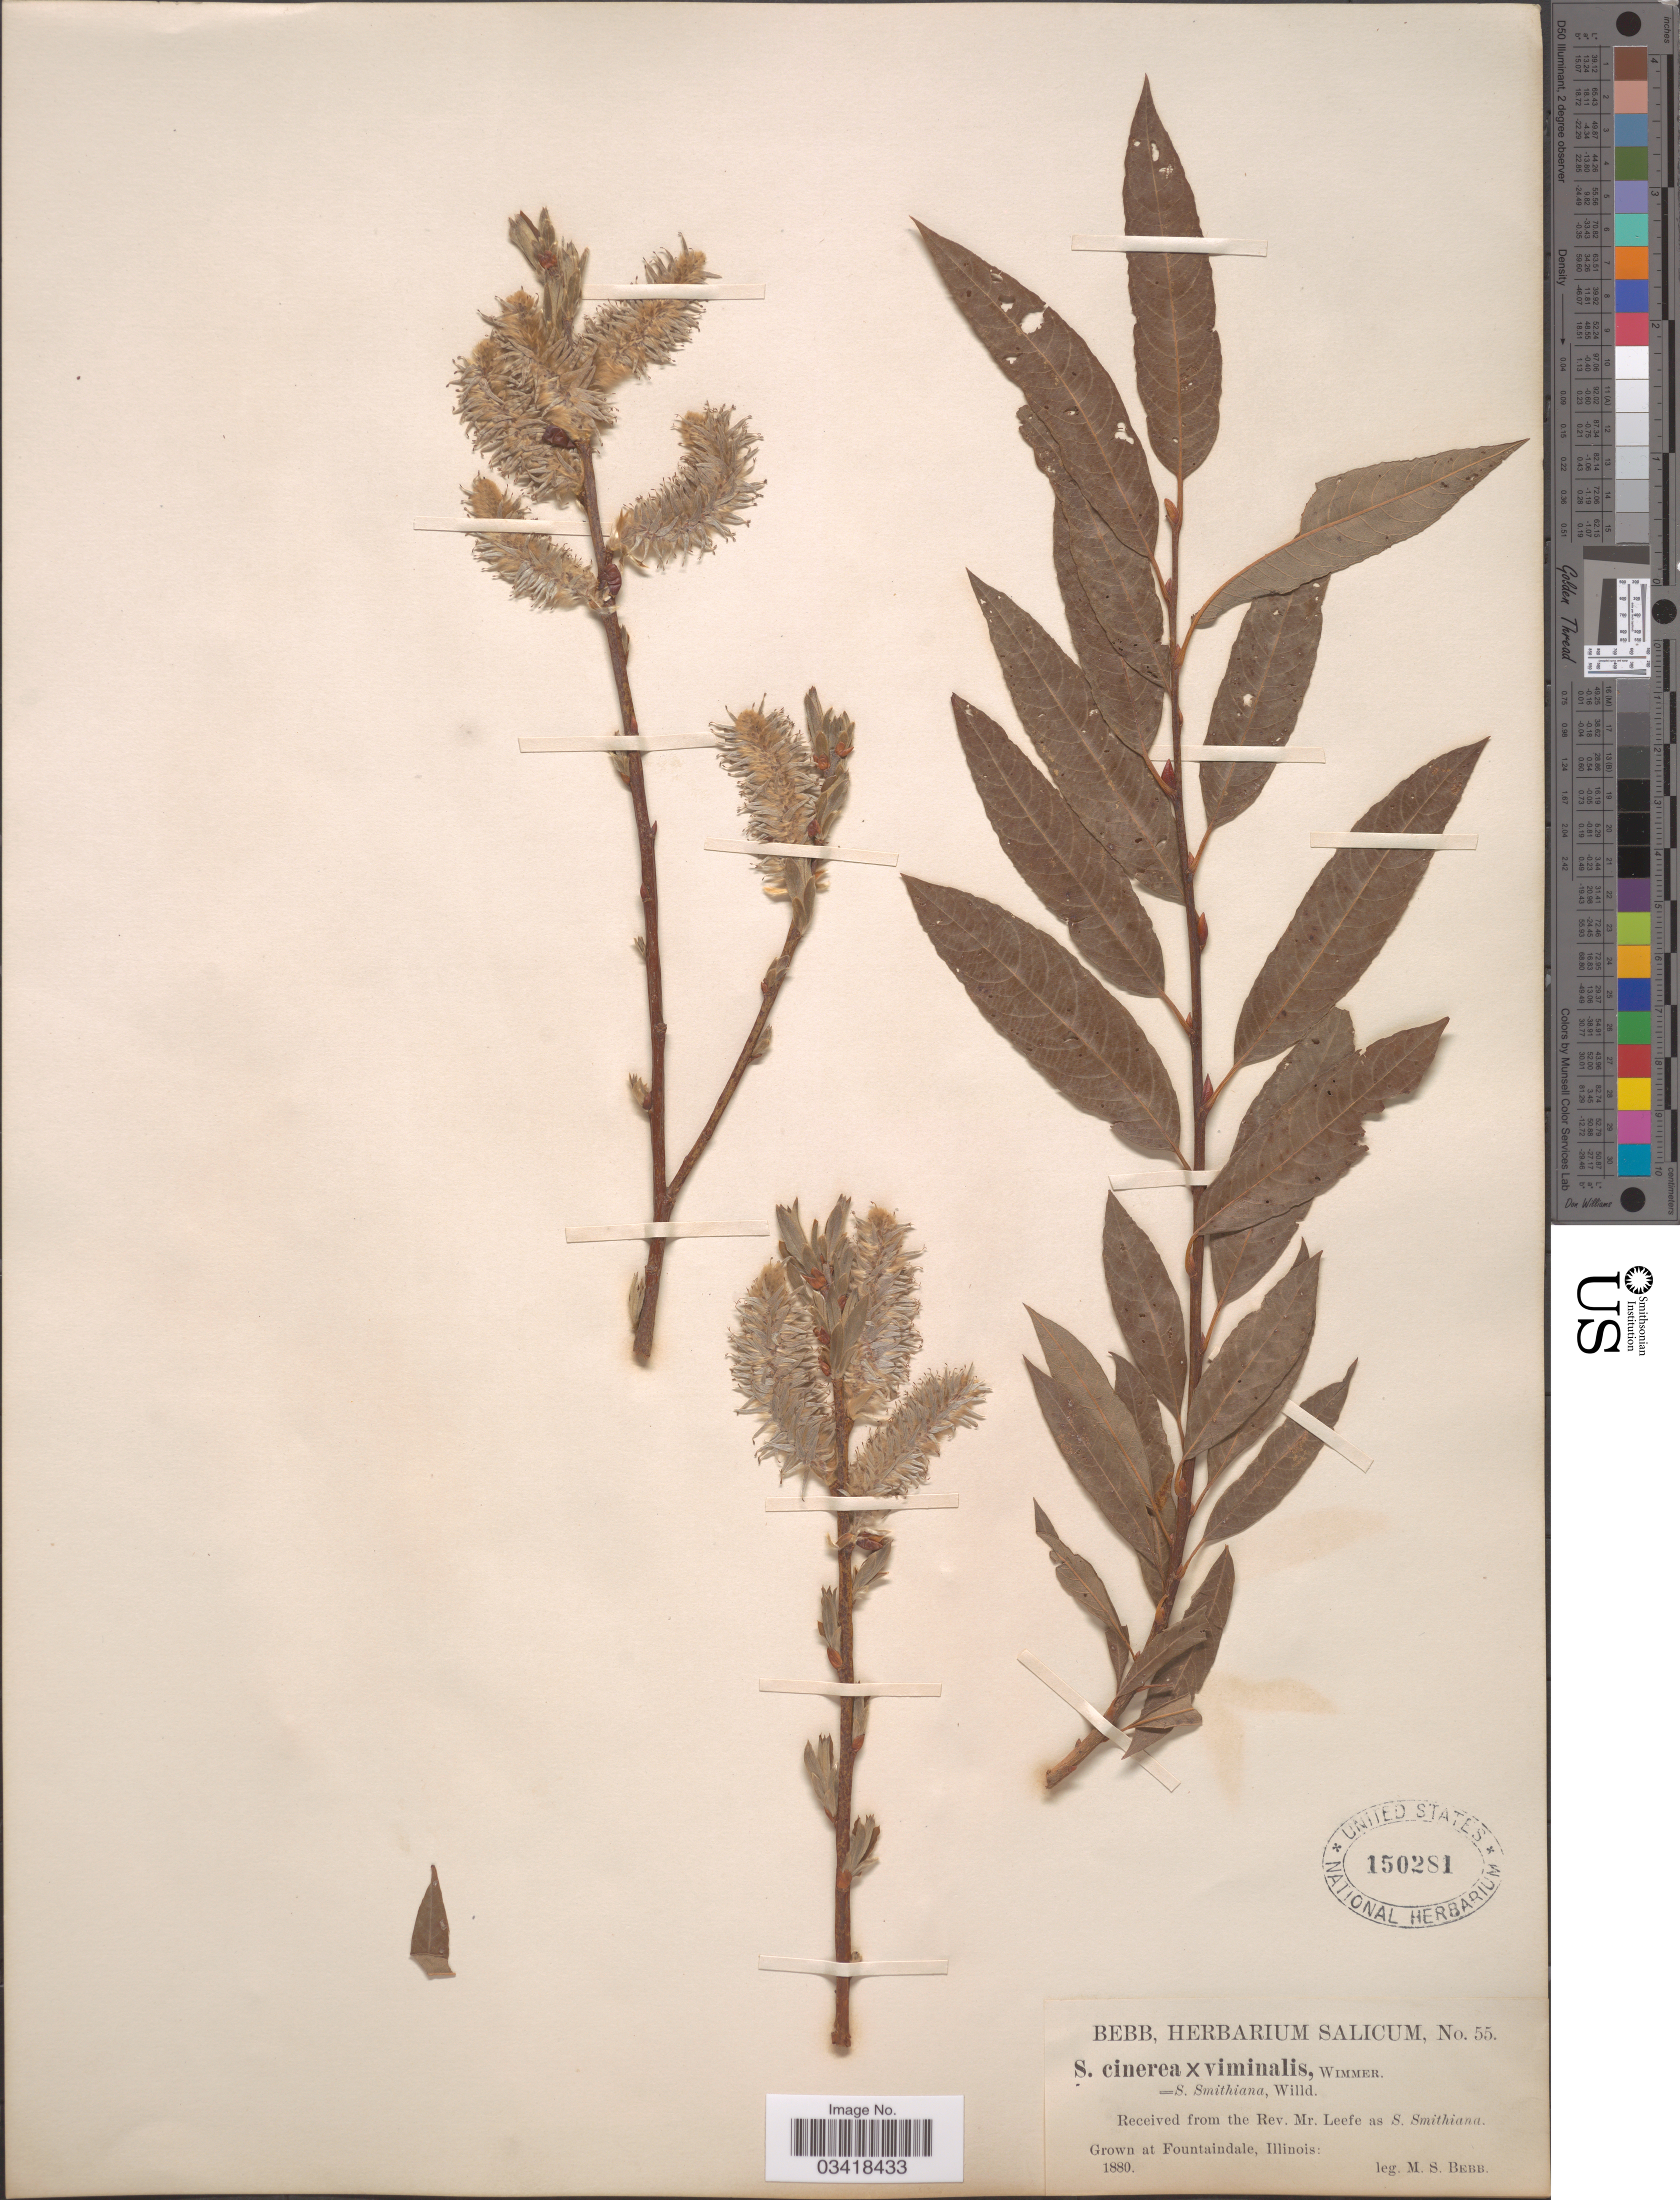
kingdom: Plantae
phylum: Tracheophyta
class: Magnoliopsida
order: Malpighiales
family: Salicaceae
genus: Salix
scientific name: Salix cinerea x S. viminalis L.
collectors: M. Bebb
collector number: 55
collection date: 1880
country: United States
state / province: Illinois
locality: Grown at Fountaindale.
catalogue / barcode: US 150281